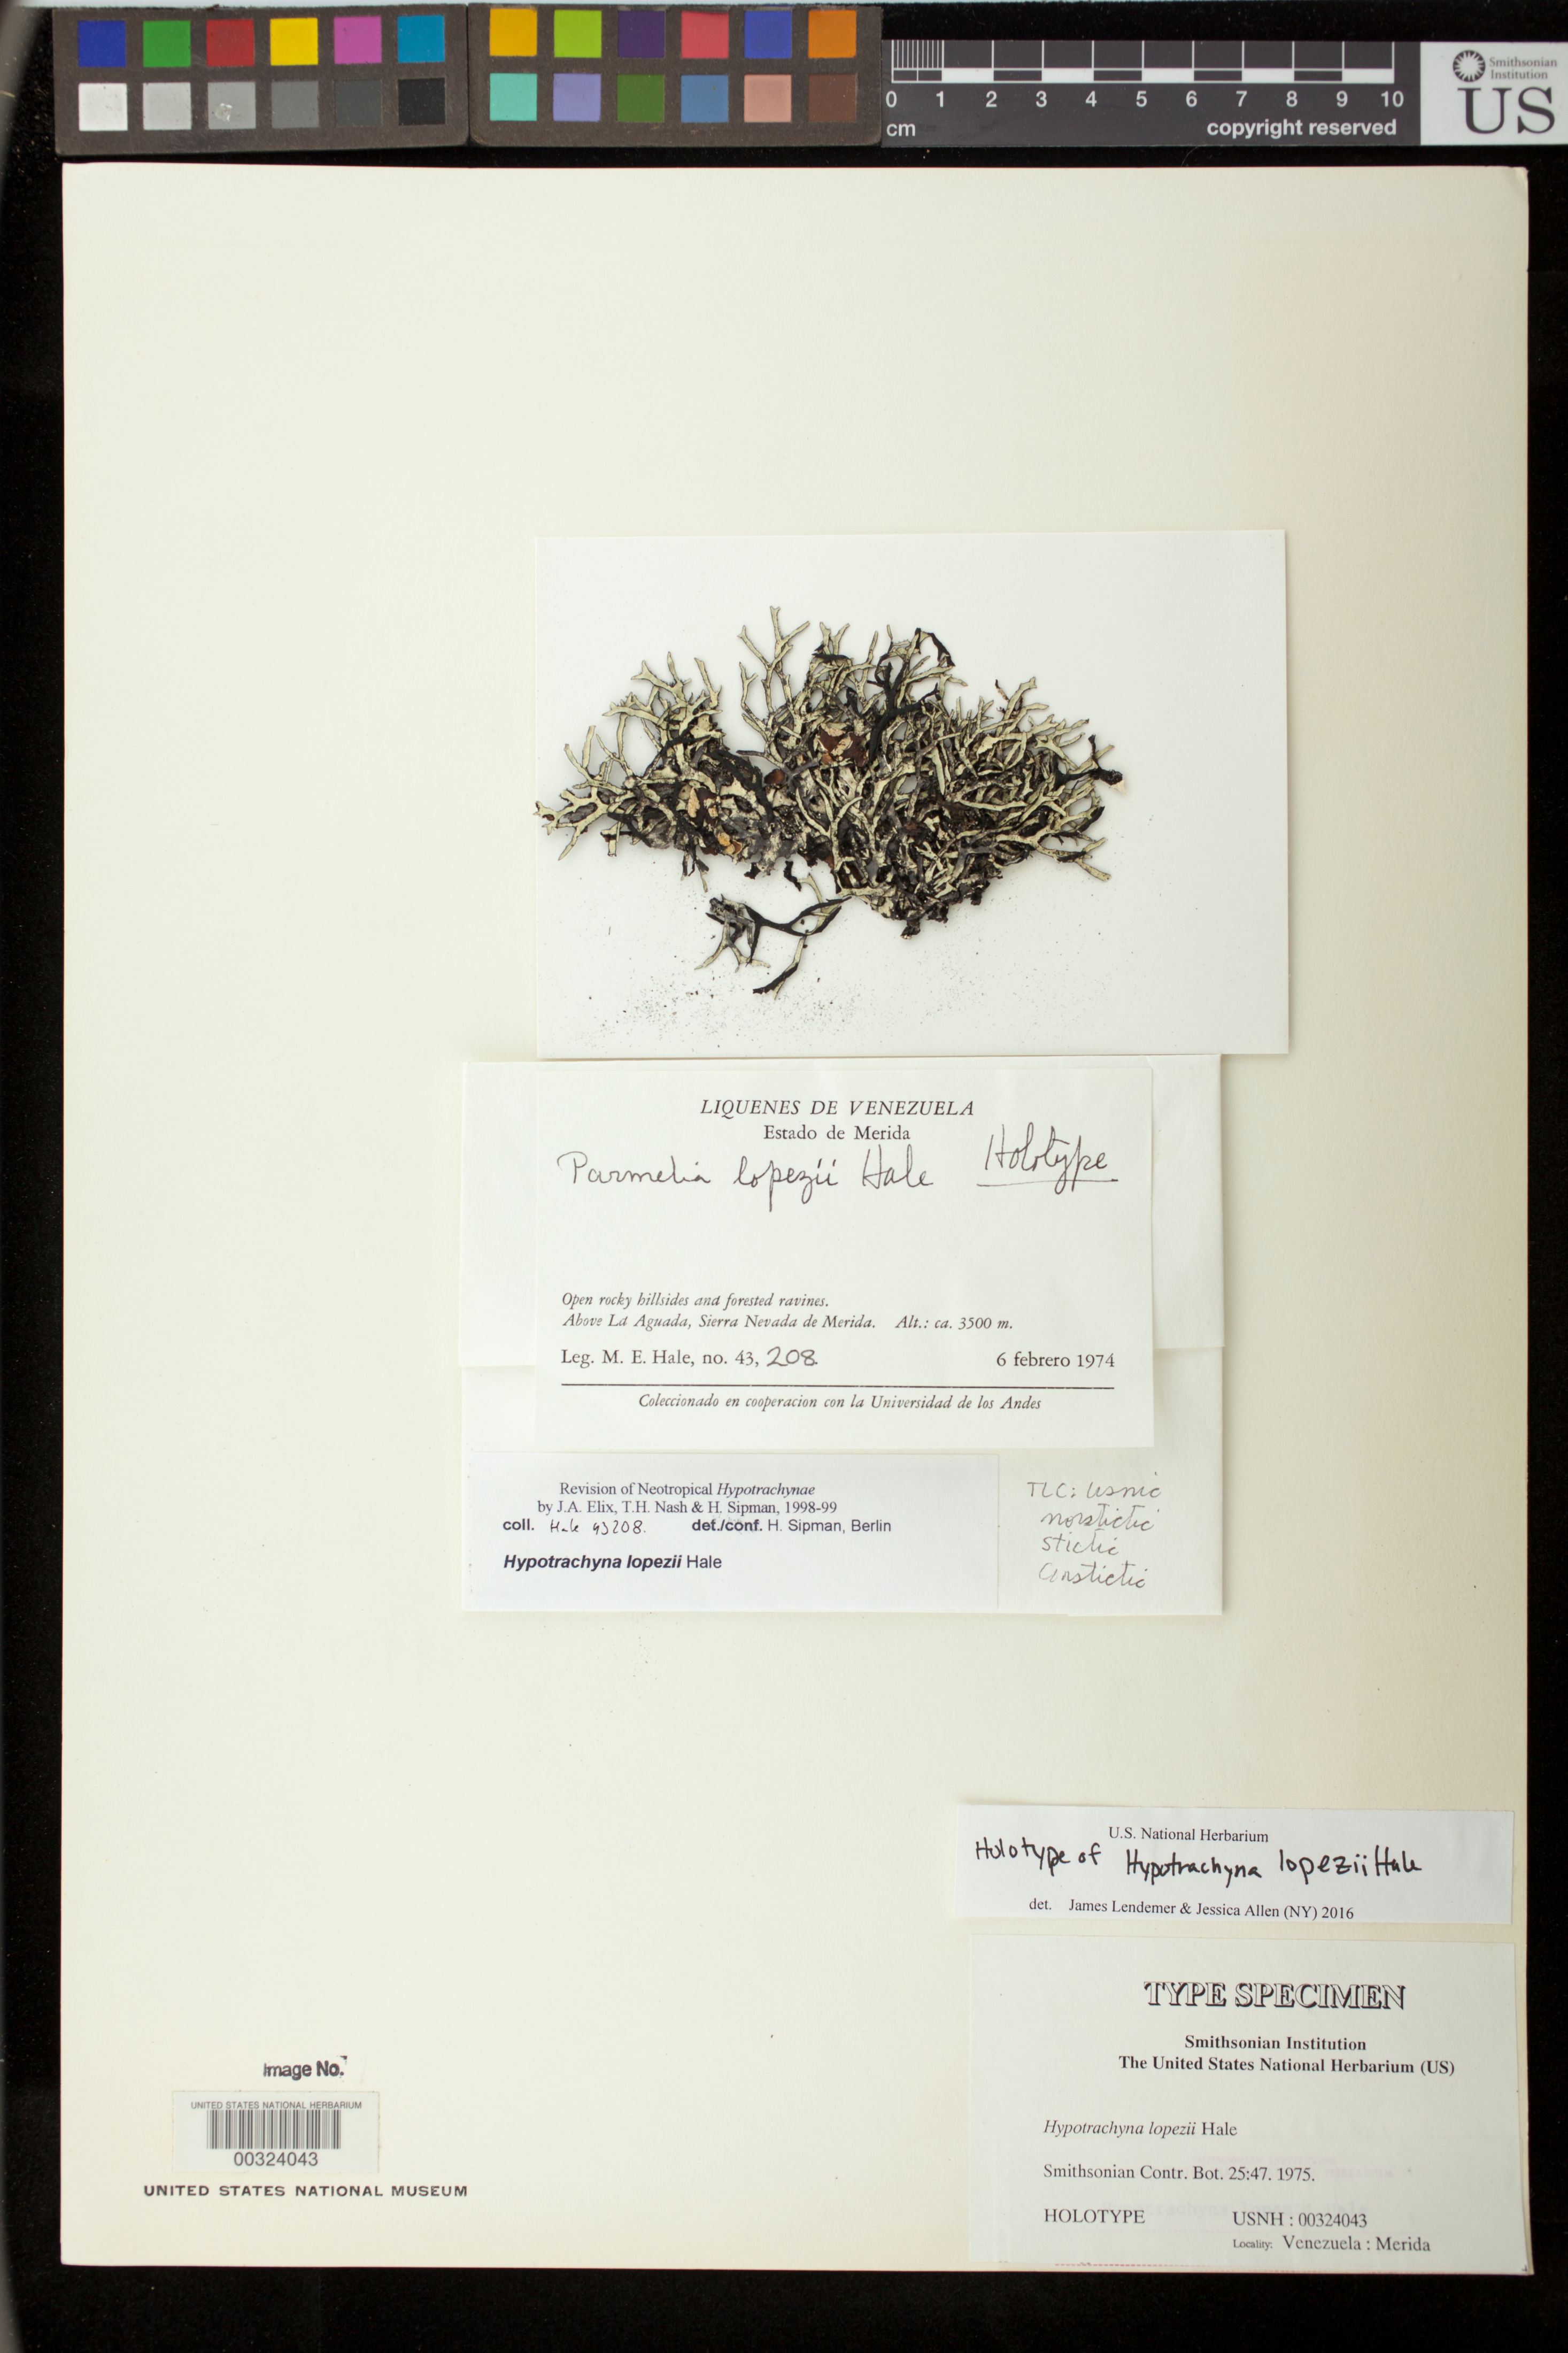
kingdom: Fungi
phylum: Ascomycota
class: Lecanoromycetes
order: Lecanorales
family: Parmeliaceae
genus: Hypotrachyna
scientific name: Hypotrachyna lopezii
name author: Hale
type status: Holotype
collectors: M. Hale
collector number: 43208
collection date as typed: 06 Feb 1974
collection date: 1974-02-06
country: Venezuela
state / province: Mérida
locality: Above La Aguada, Sierra Nevada de Merida.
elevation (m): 3500